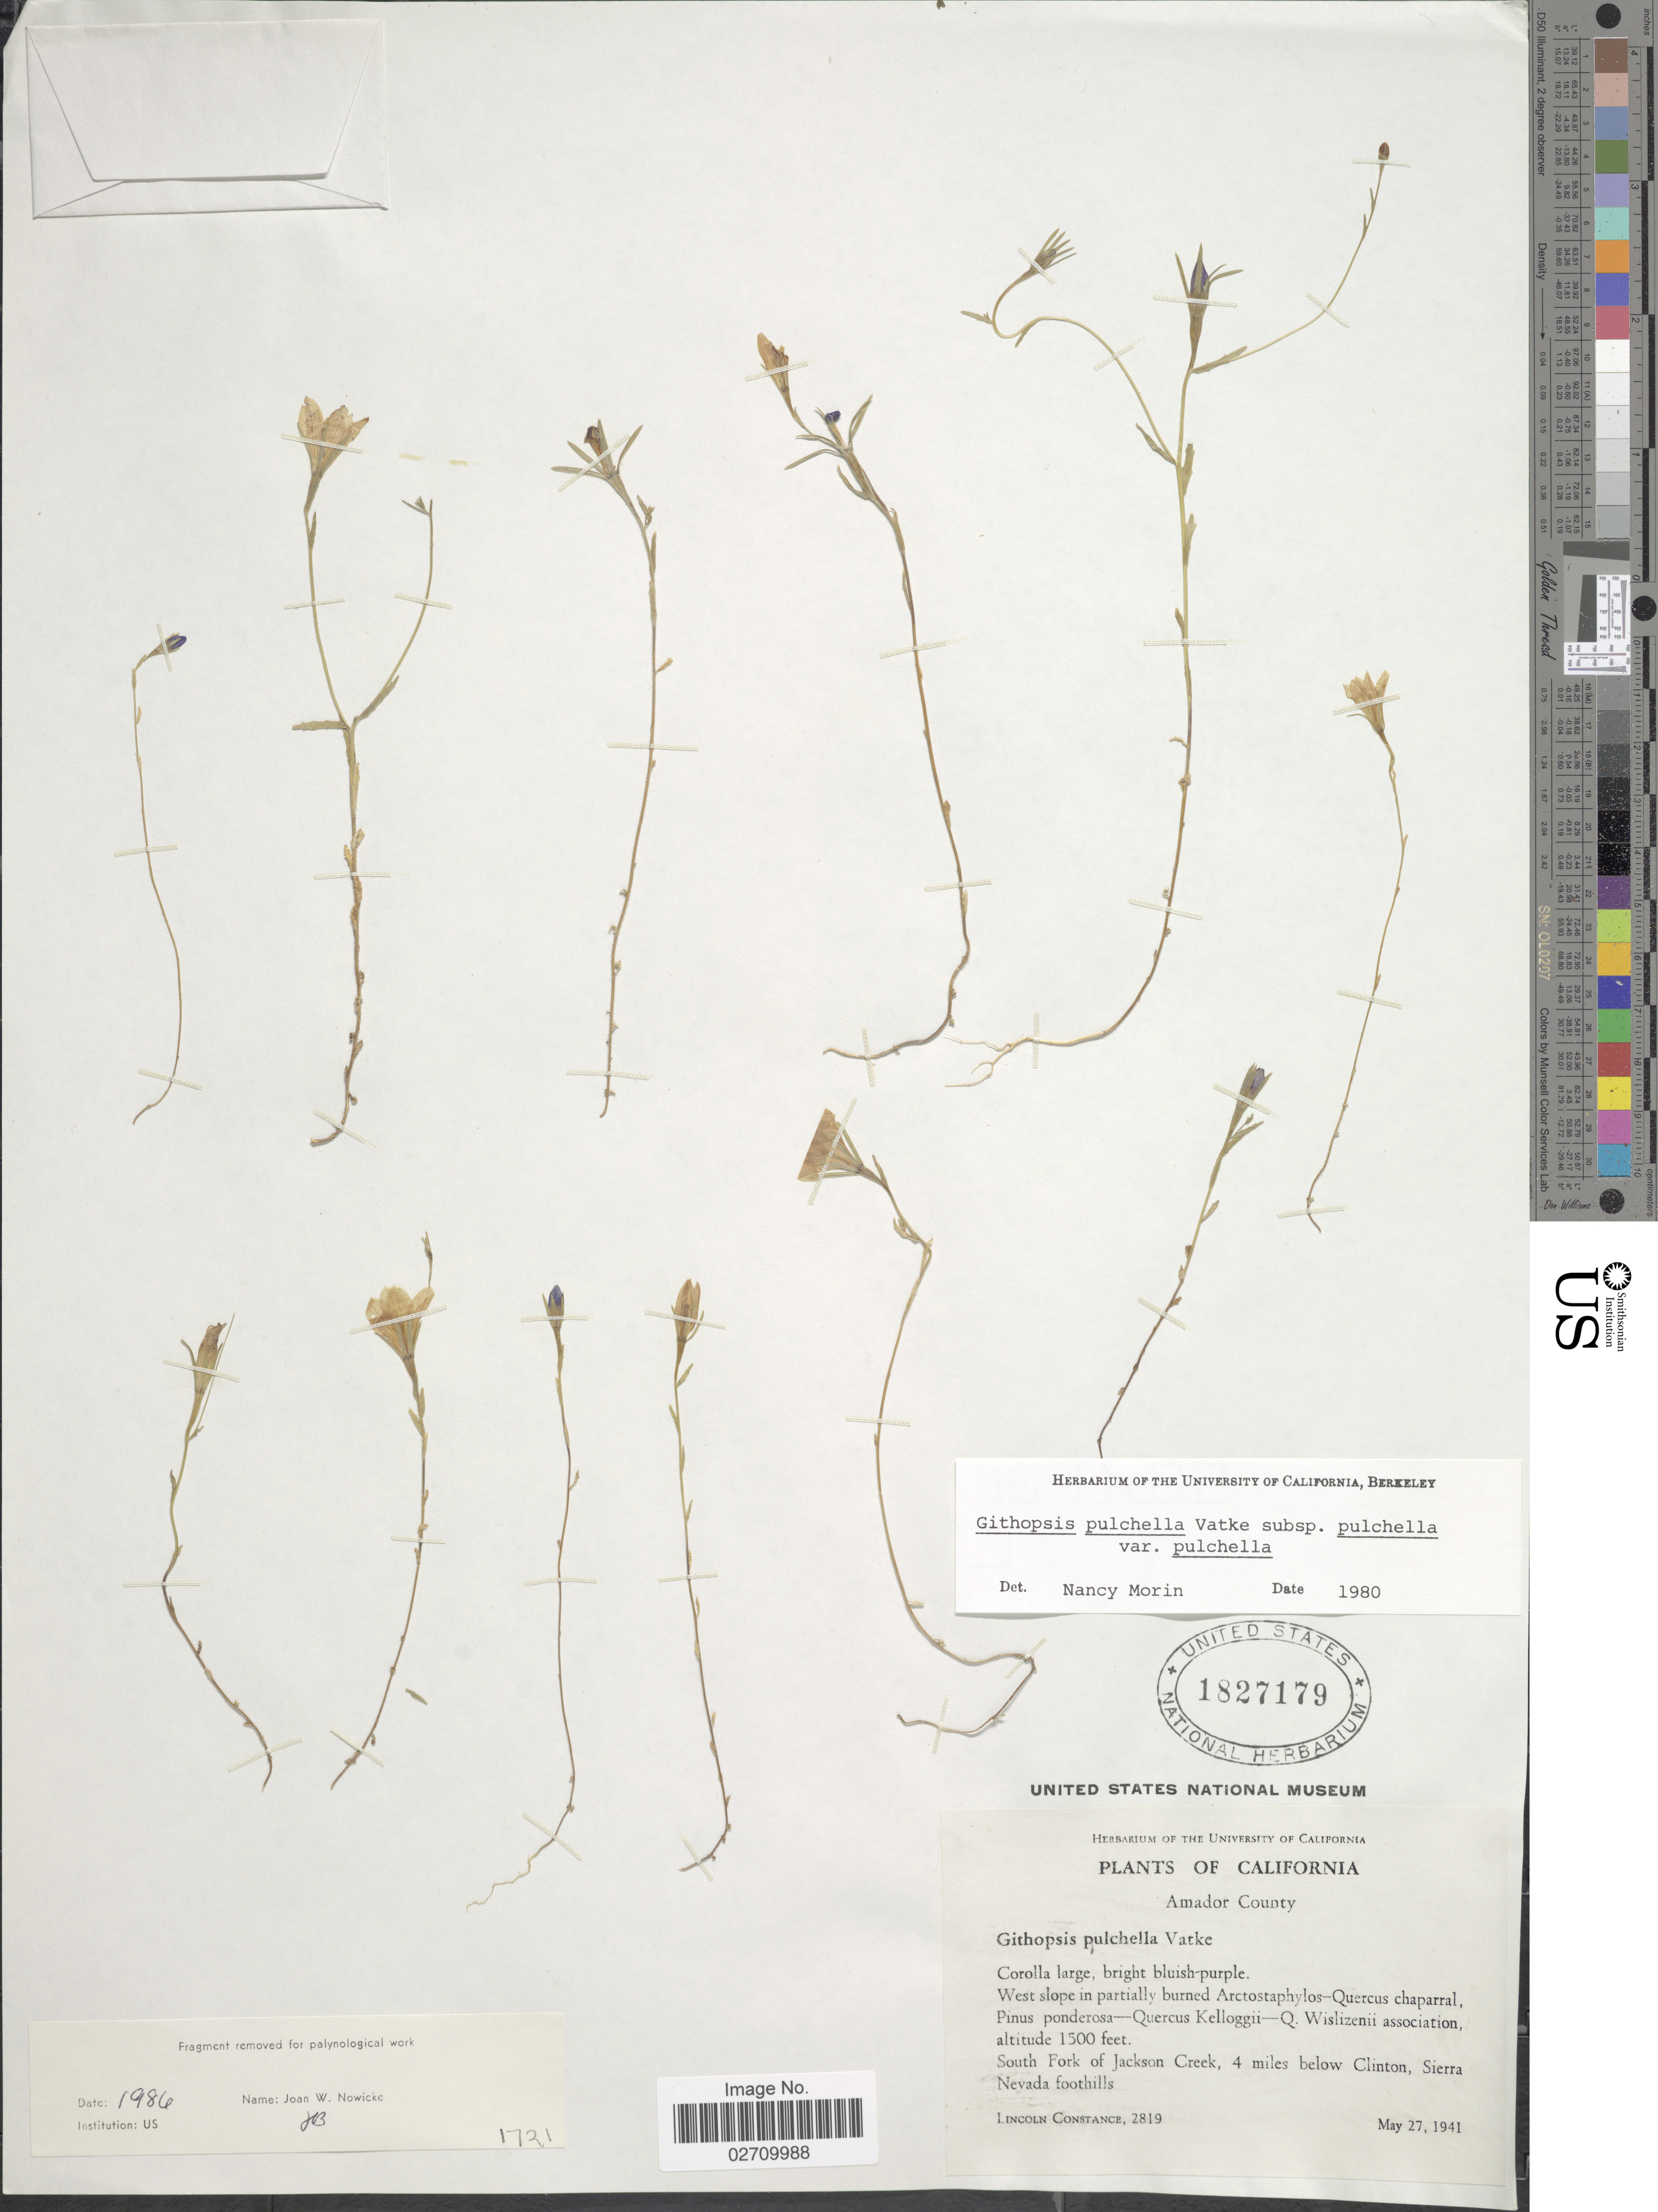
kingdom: Plantae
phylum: Tracheophyta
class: Magnoliopsida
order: Asterales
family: Campanulaceae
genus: Githopsis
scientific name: Githopsis pulchella var. pulchella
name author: Vatke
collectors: L. Constance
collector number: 2819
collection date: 1941-05-27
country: United States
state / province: California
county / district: Amador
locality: Amador County. South Fork of Jackson Creek, 4 miles below Clinton, Sierra Nevada foothills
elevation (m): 457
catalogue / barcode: US 1827179